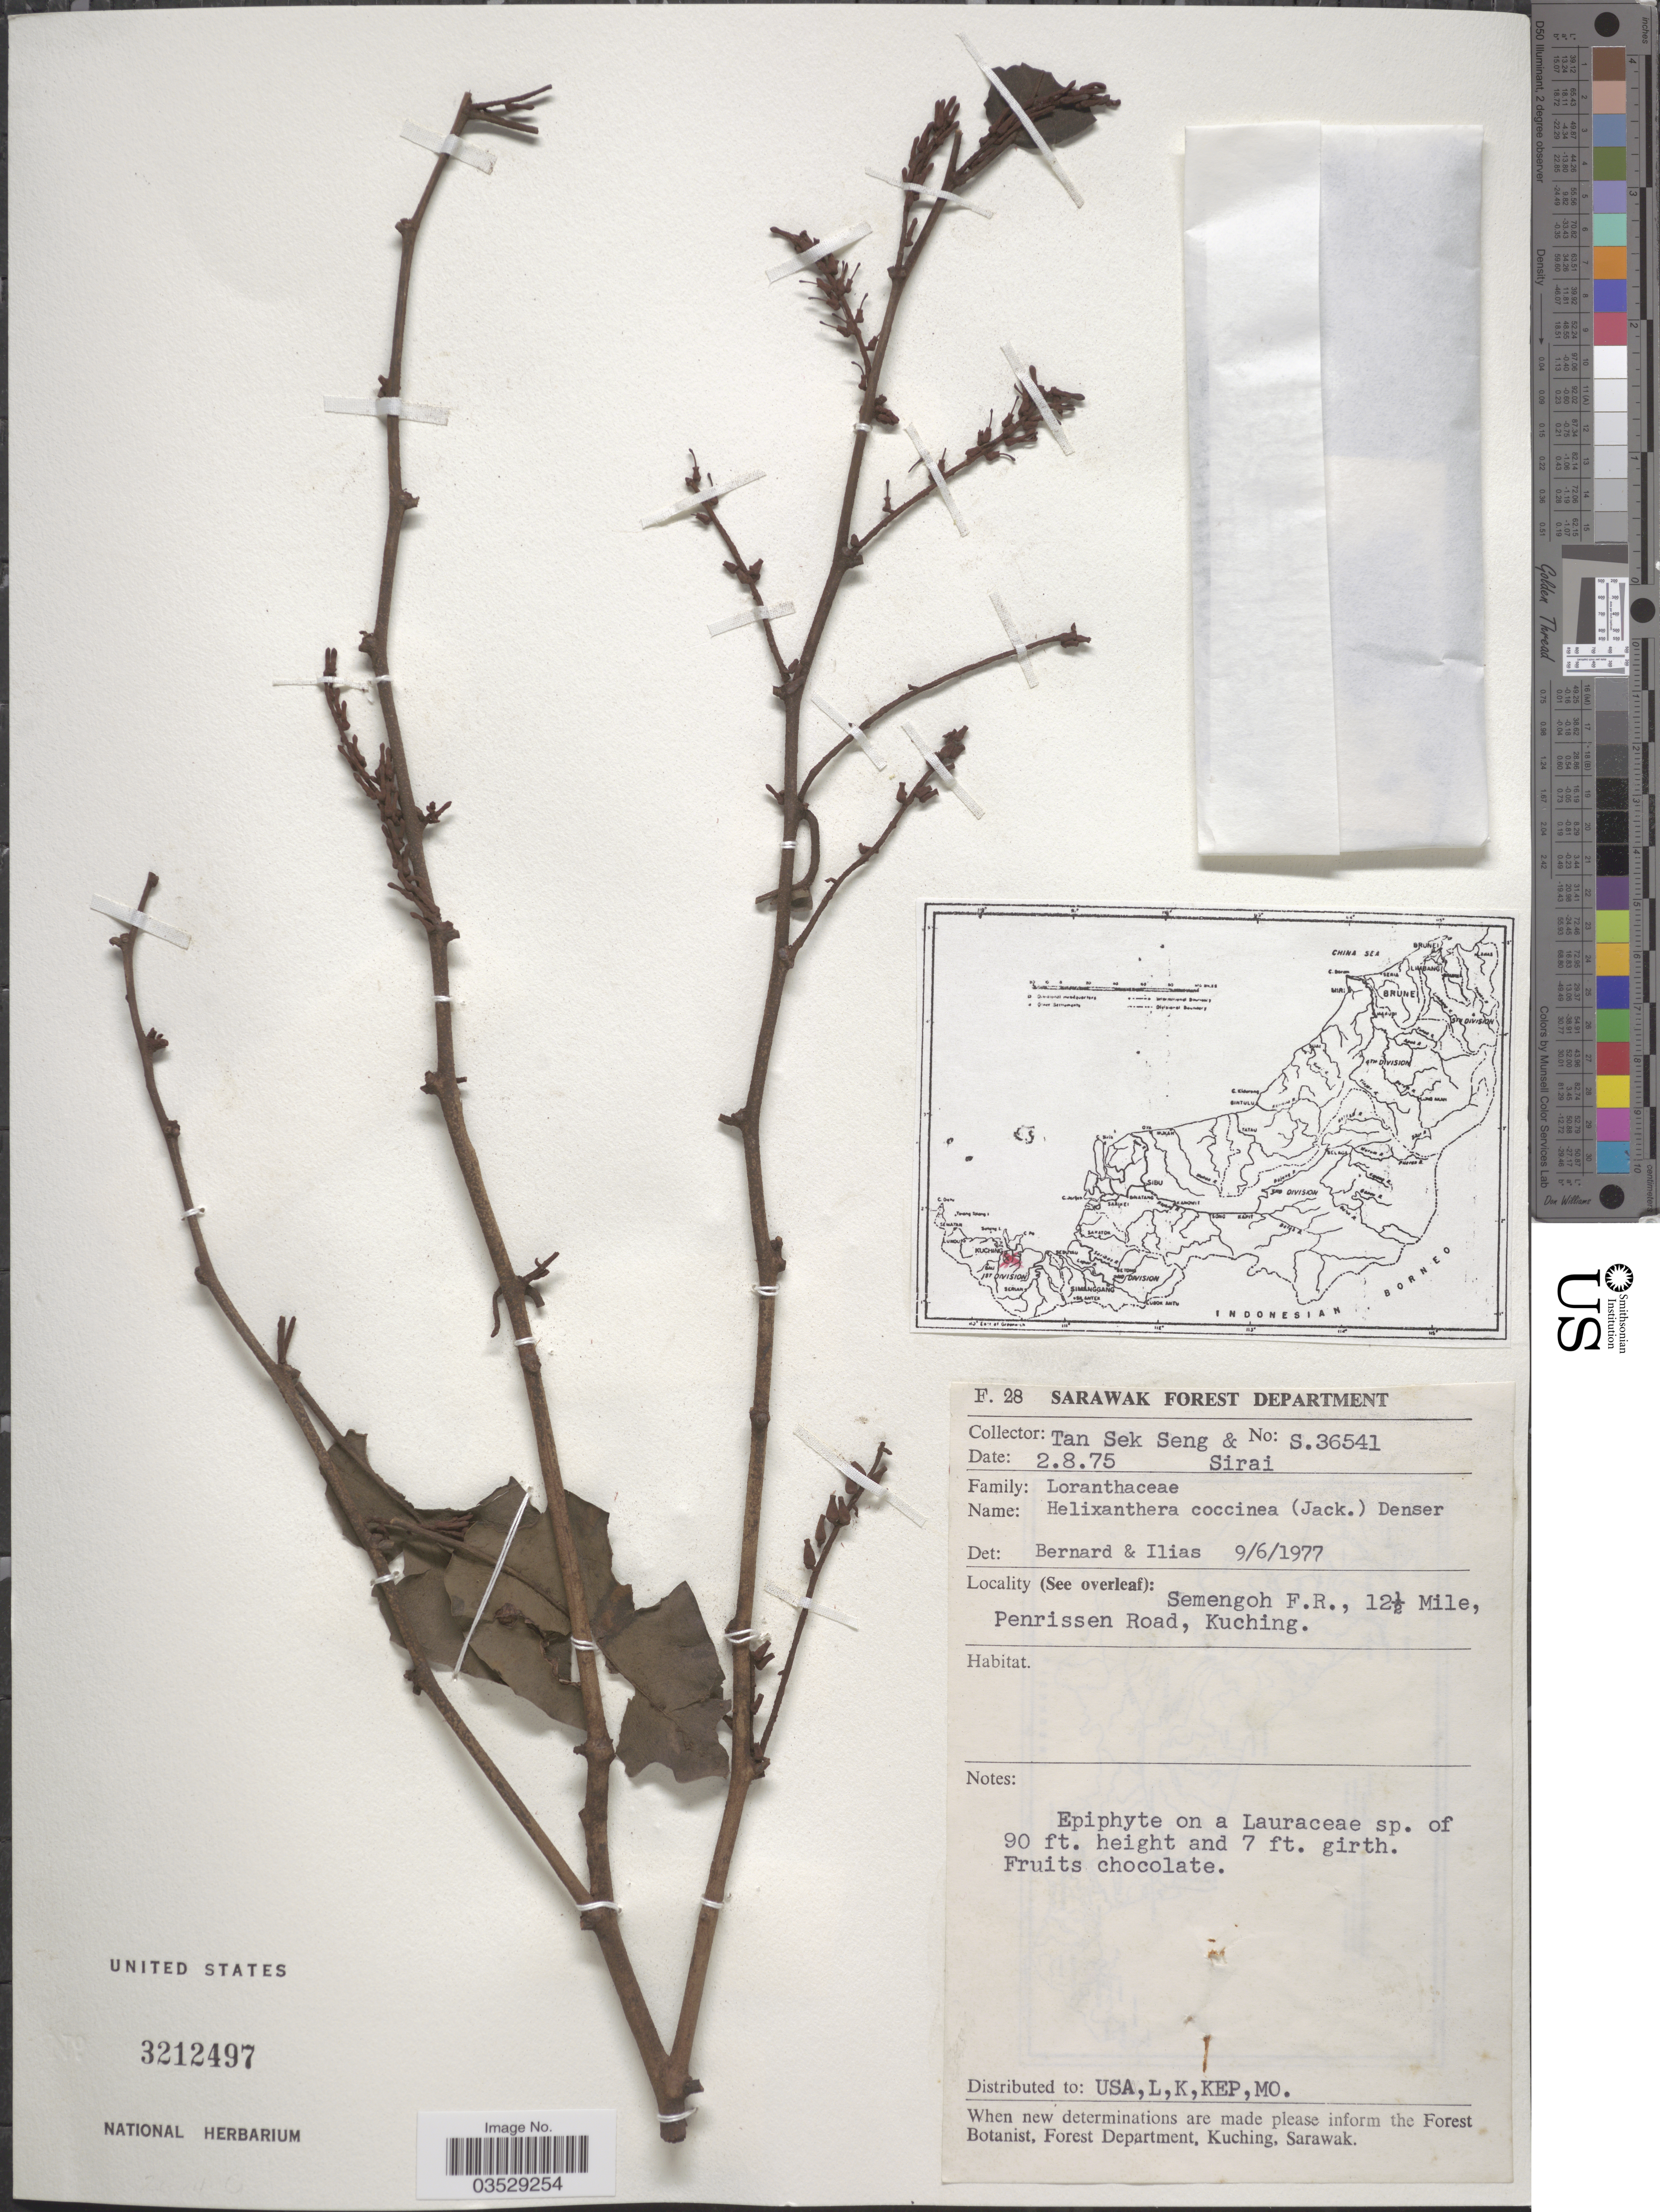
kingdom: Plantae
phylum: Tracheophyta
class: Magnoliopsida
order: Santalales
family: Loranthaceae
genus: Helixanthera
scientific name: Helixanthera coccinea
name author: Jack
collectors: T. Seng & Sirai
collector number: S36541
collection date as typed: Transcribed d/m/y: 2/8/75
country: Malaysia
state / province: Sarawak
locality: Semengoh F. R., 12½ Mile, Penrissen Road, Kuching.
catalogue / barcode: US 3212497